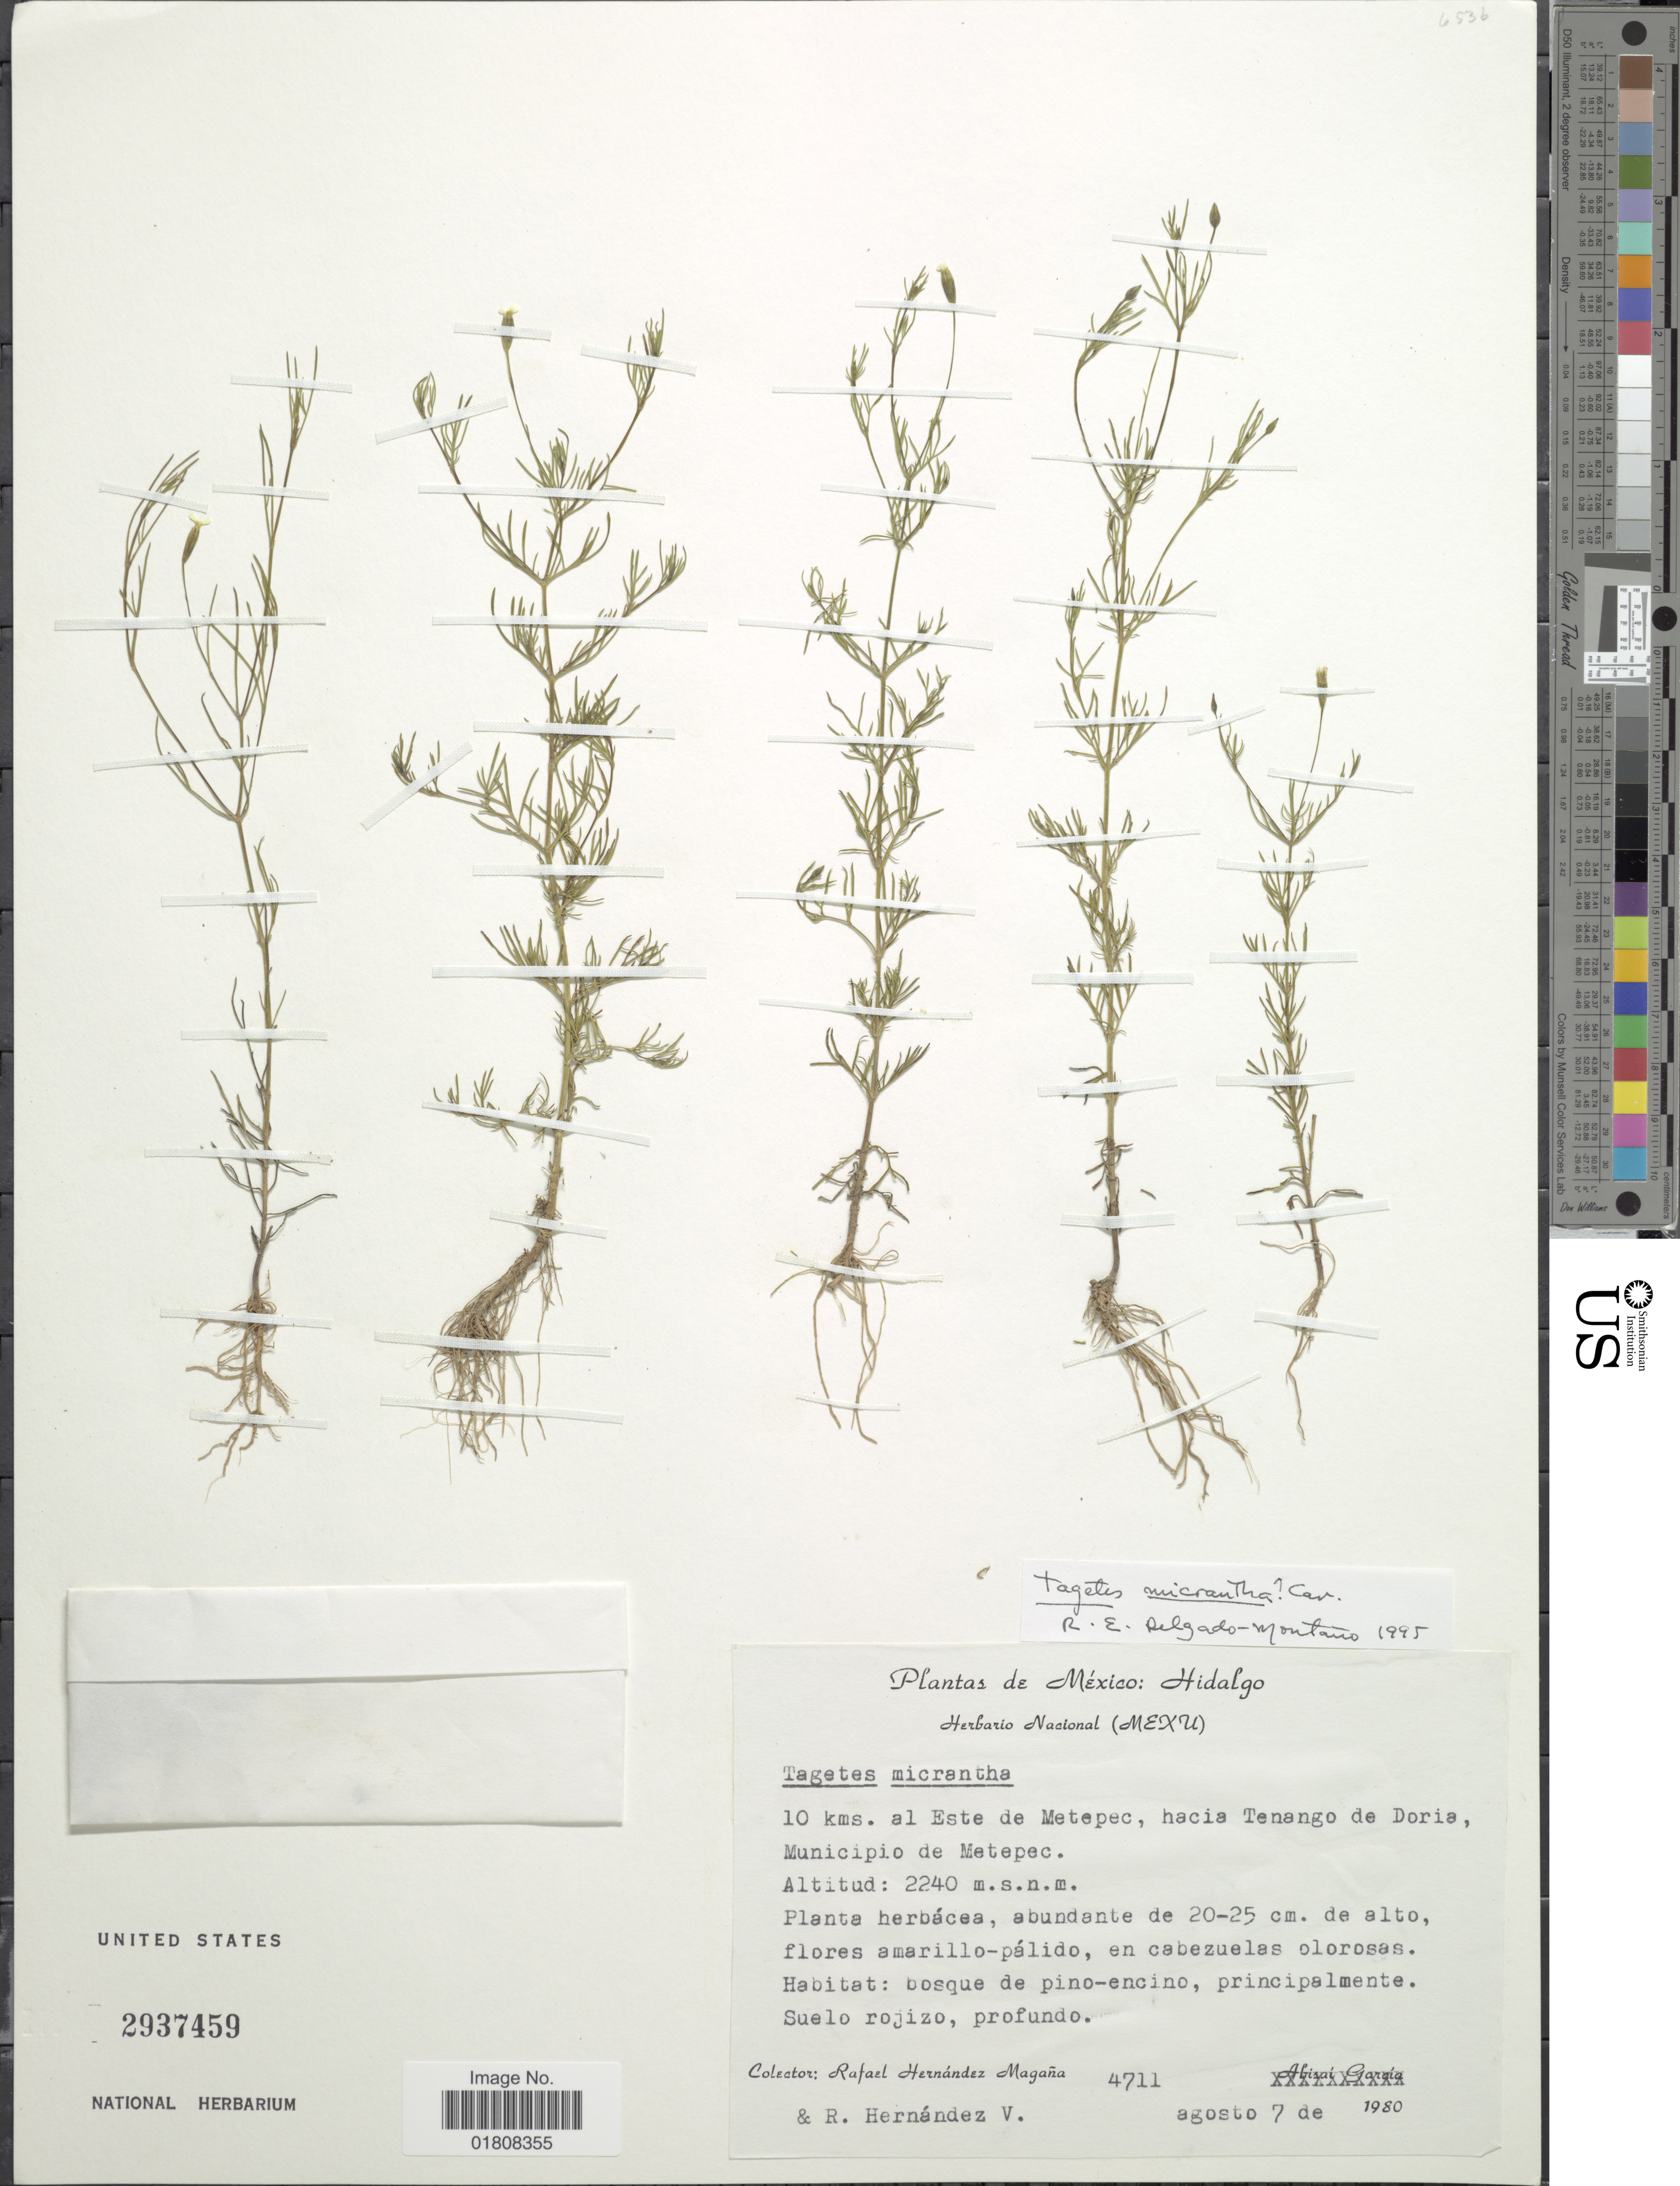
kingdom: Plantae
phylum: Tracheophyta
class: Magnoliopsida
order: Asterales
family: Asteraceae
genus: Tagetes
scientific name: Tagetes micrantha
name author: Cav.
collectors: R. Hernández-M. & R. Hernandez V.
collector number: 4711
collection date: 1980-08-07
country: Mexico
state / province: Hidalgo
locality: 10 kms al Este de Metepec, hacia Tenango de Doria, Municipio de Metepec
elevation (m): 2240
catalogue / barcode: US 2937459